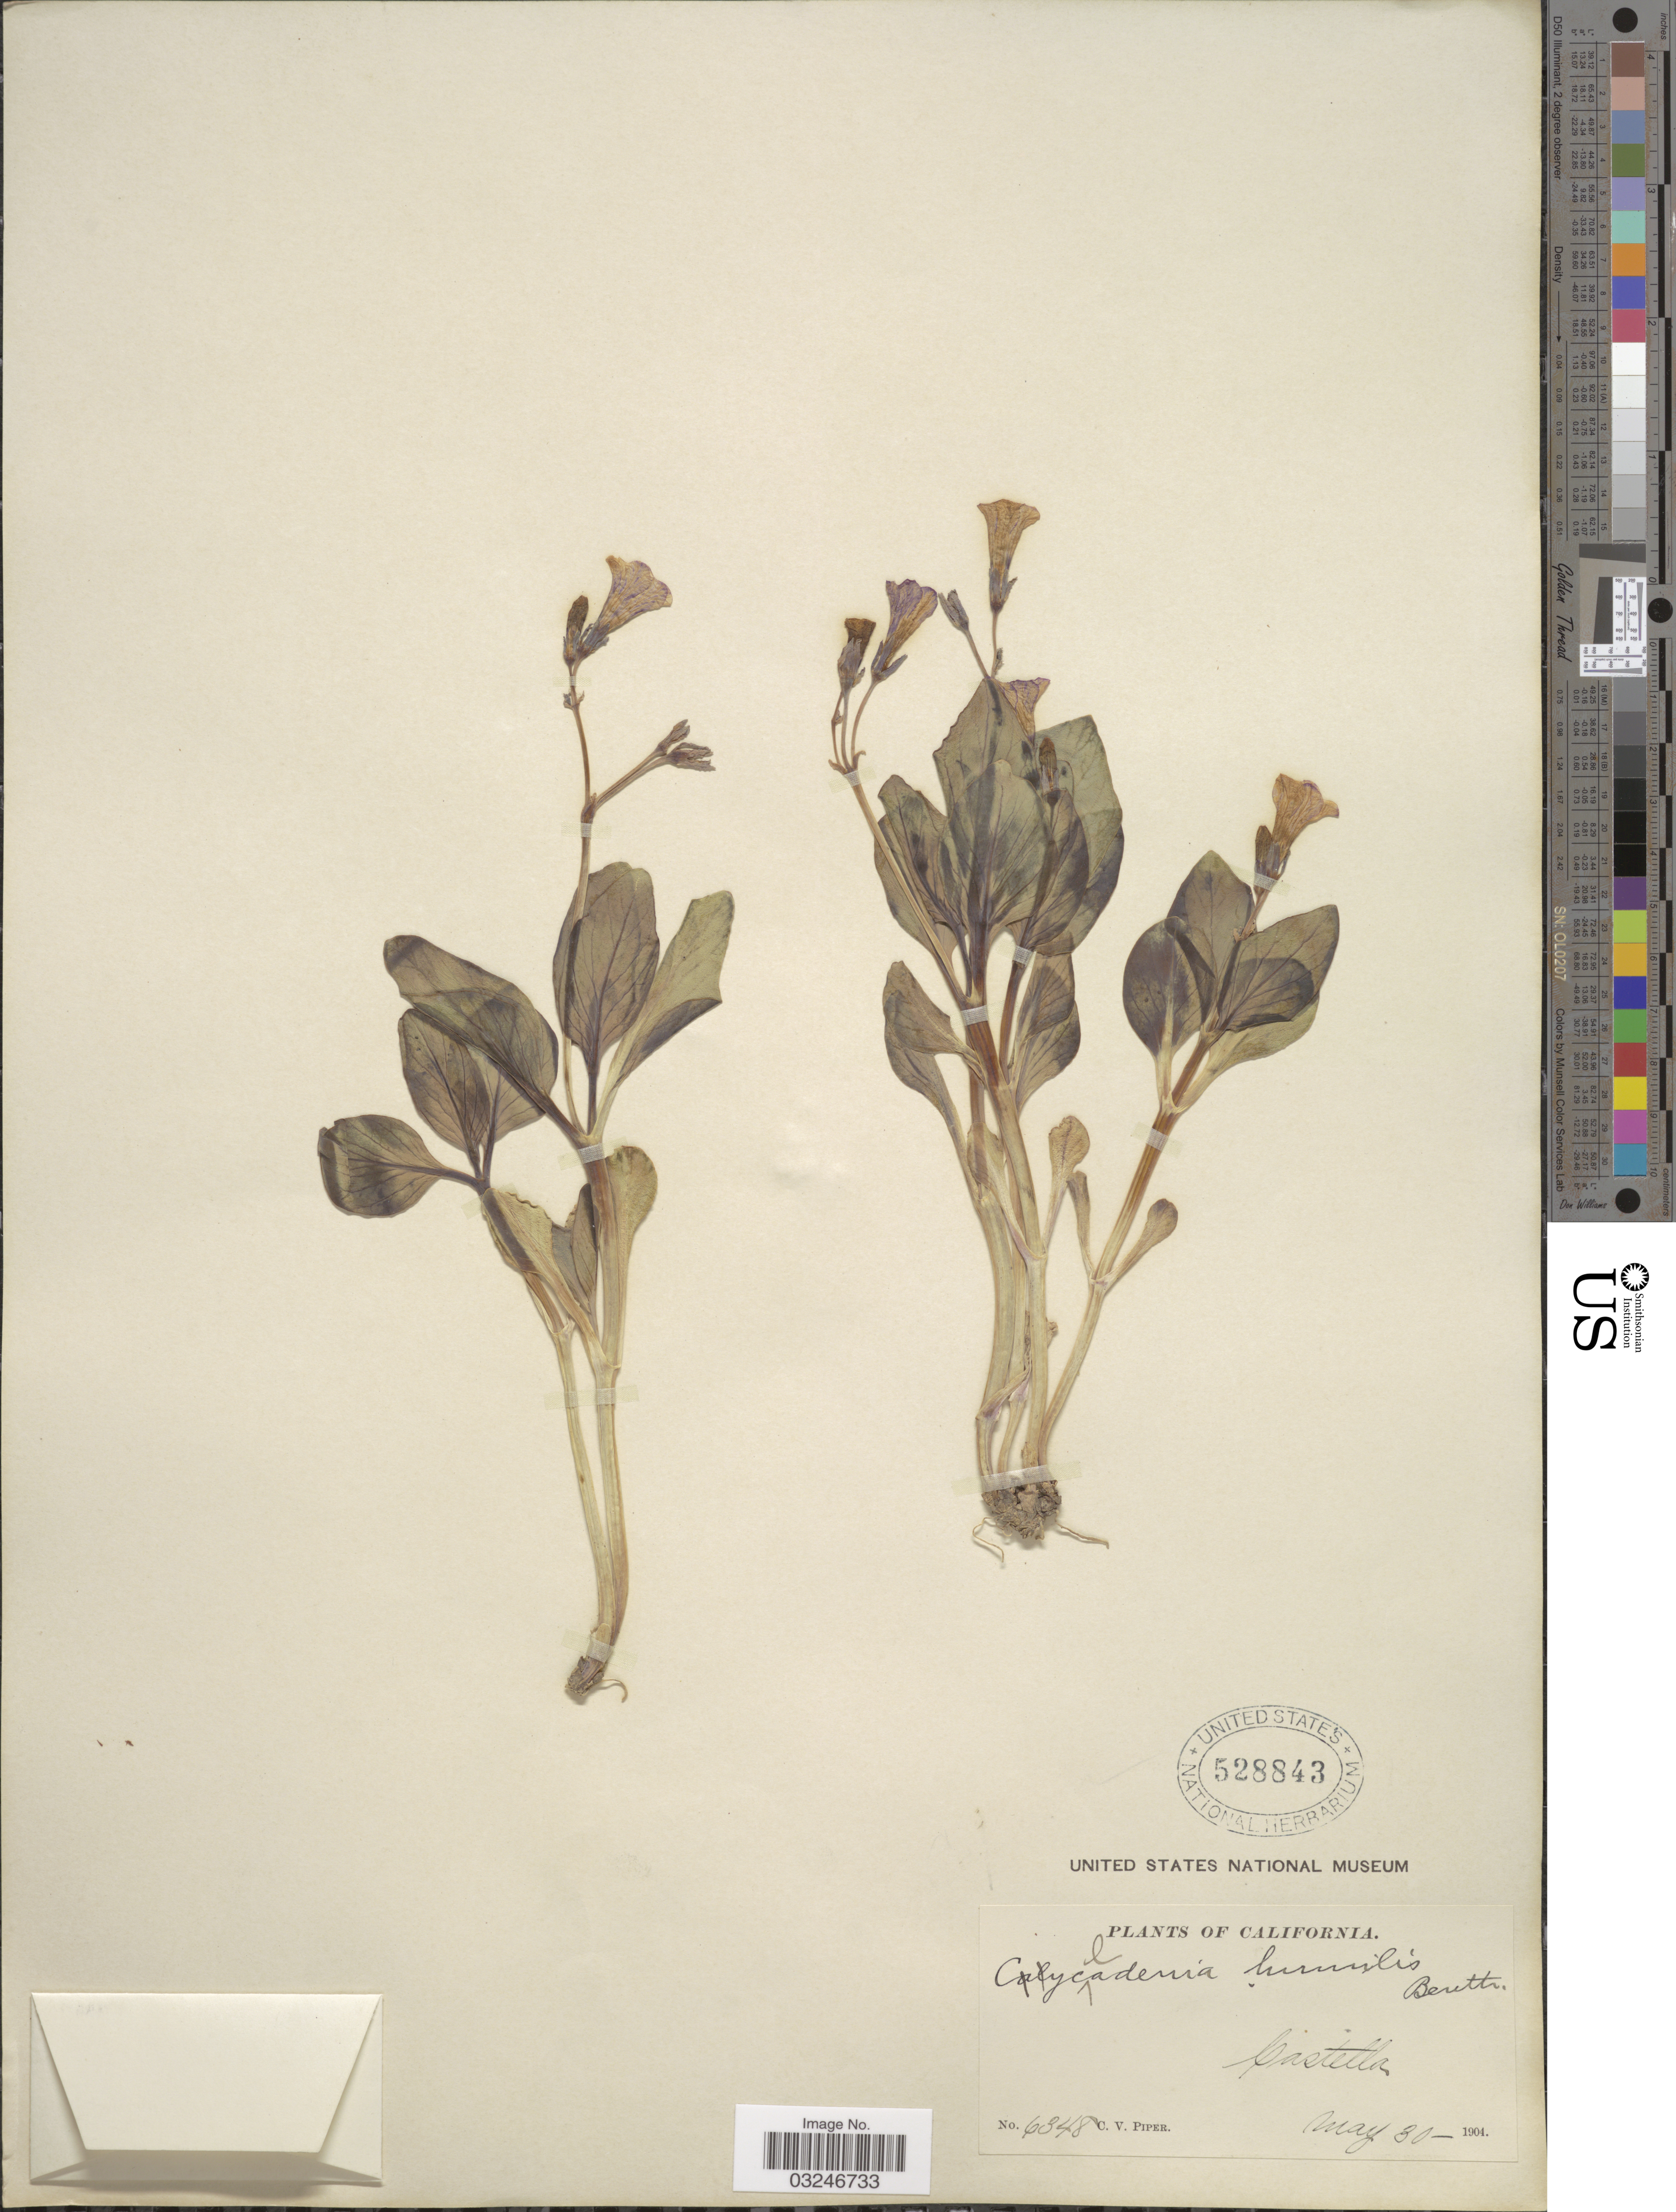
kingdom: Plantae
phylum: Tracheophyta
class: Magnoliopsida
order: Gentianales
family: Apocynaceae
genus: Cycladenia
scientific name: Cycladenia humilis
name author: Benth.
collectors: C. V. Piper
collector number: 6348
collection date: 1904-05-30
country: United States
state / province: California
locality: Castella.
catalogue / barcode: US 528843